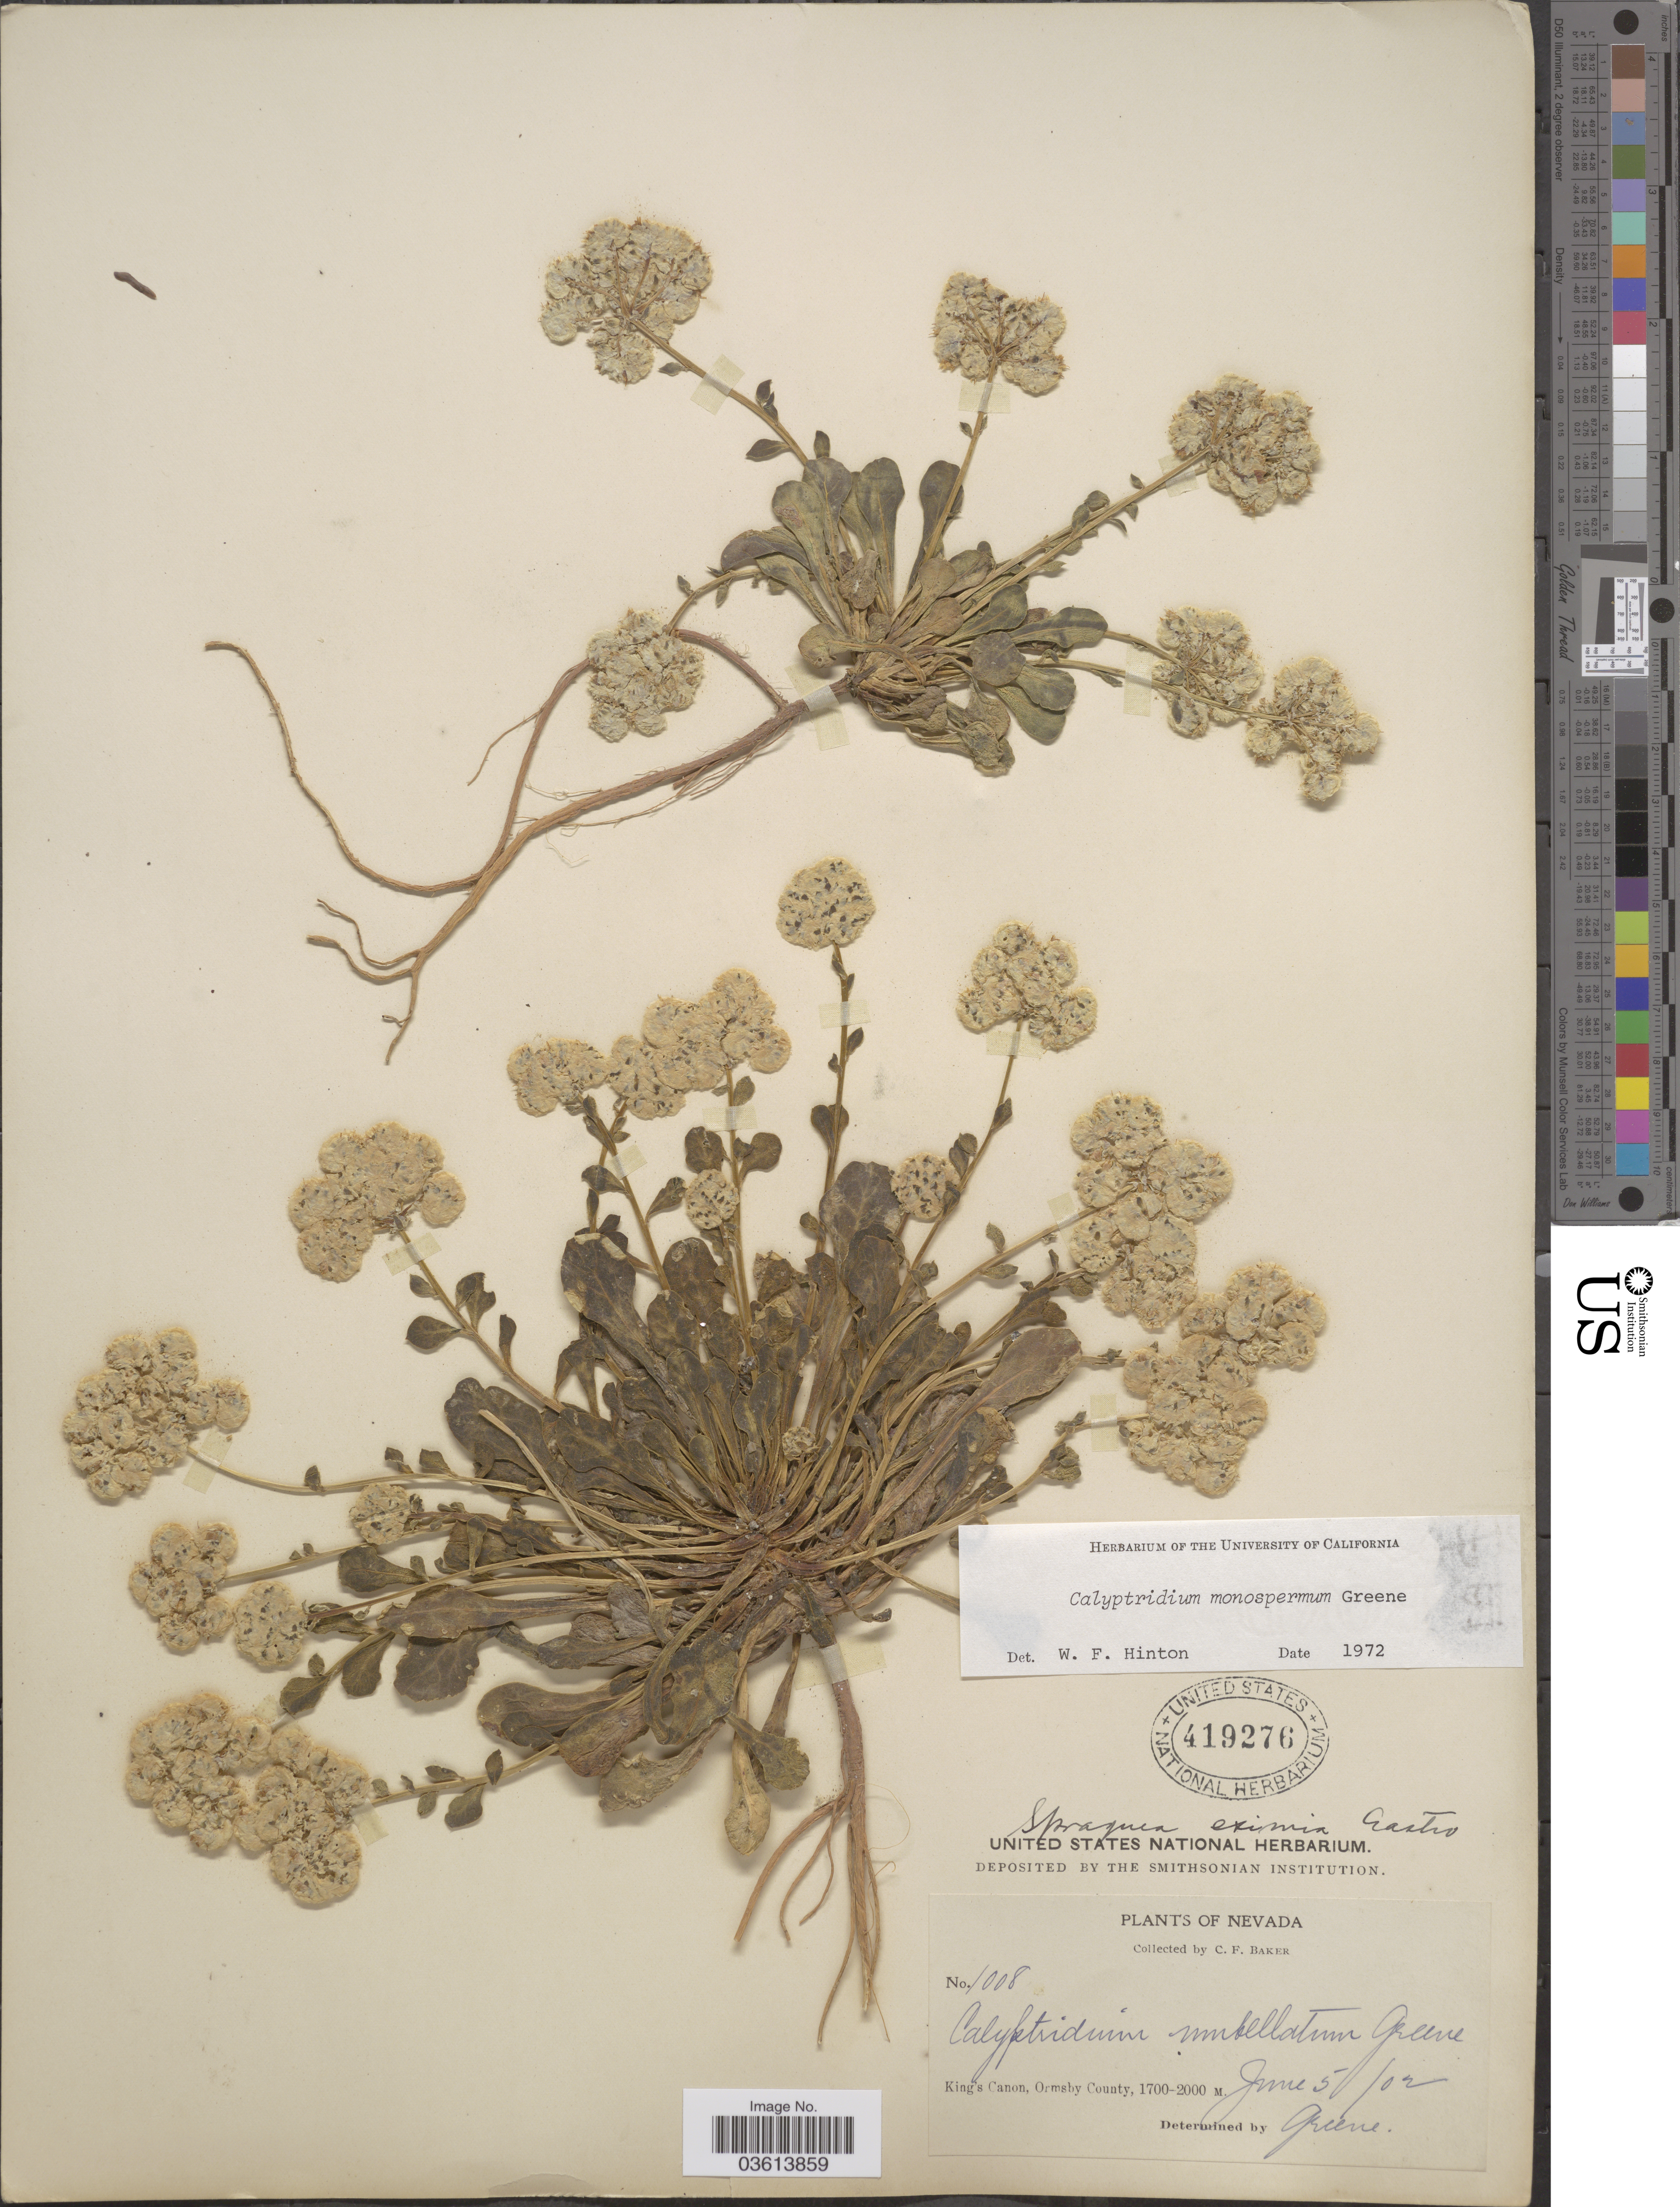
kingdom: Plantae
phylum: Tracheophyta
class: Magnoliopsida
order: Caryophyllales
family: Montiaceae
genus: Calyptridium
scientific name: Calyptridium monospermum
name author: Greene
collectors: C. F. Baker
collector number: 1008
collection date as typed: Transcribed d/m/y: 5/6/2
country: United States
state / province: Nevada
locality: King's Canon, Ormsby County.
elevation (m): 1700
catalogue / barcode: US 419276